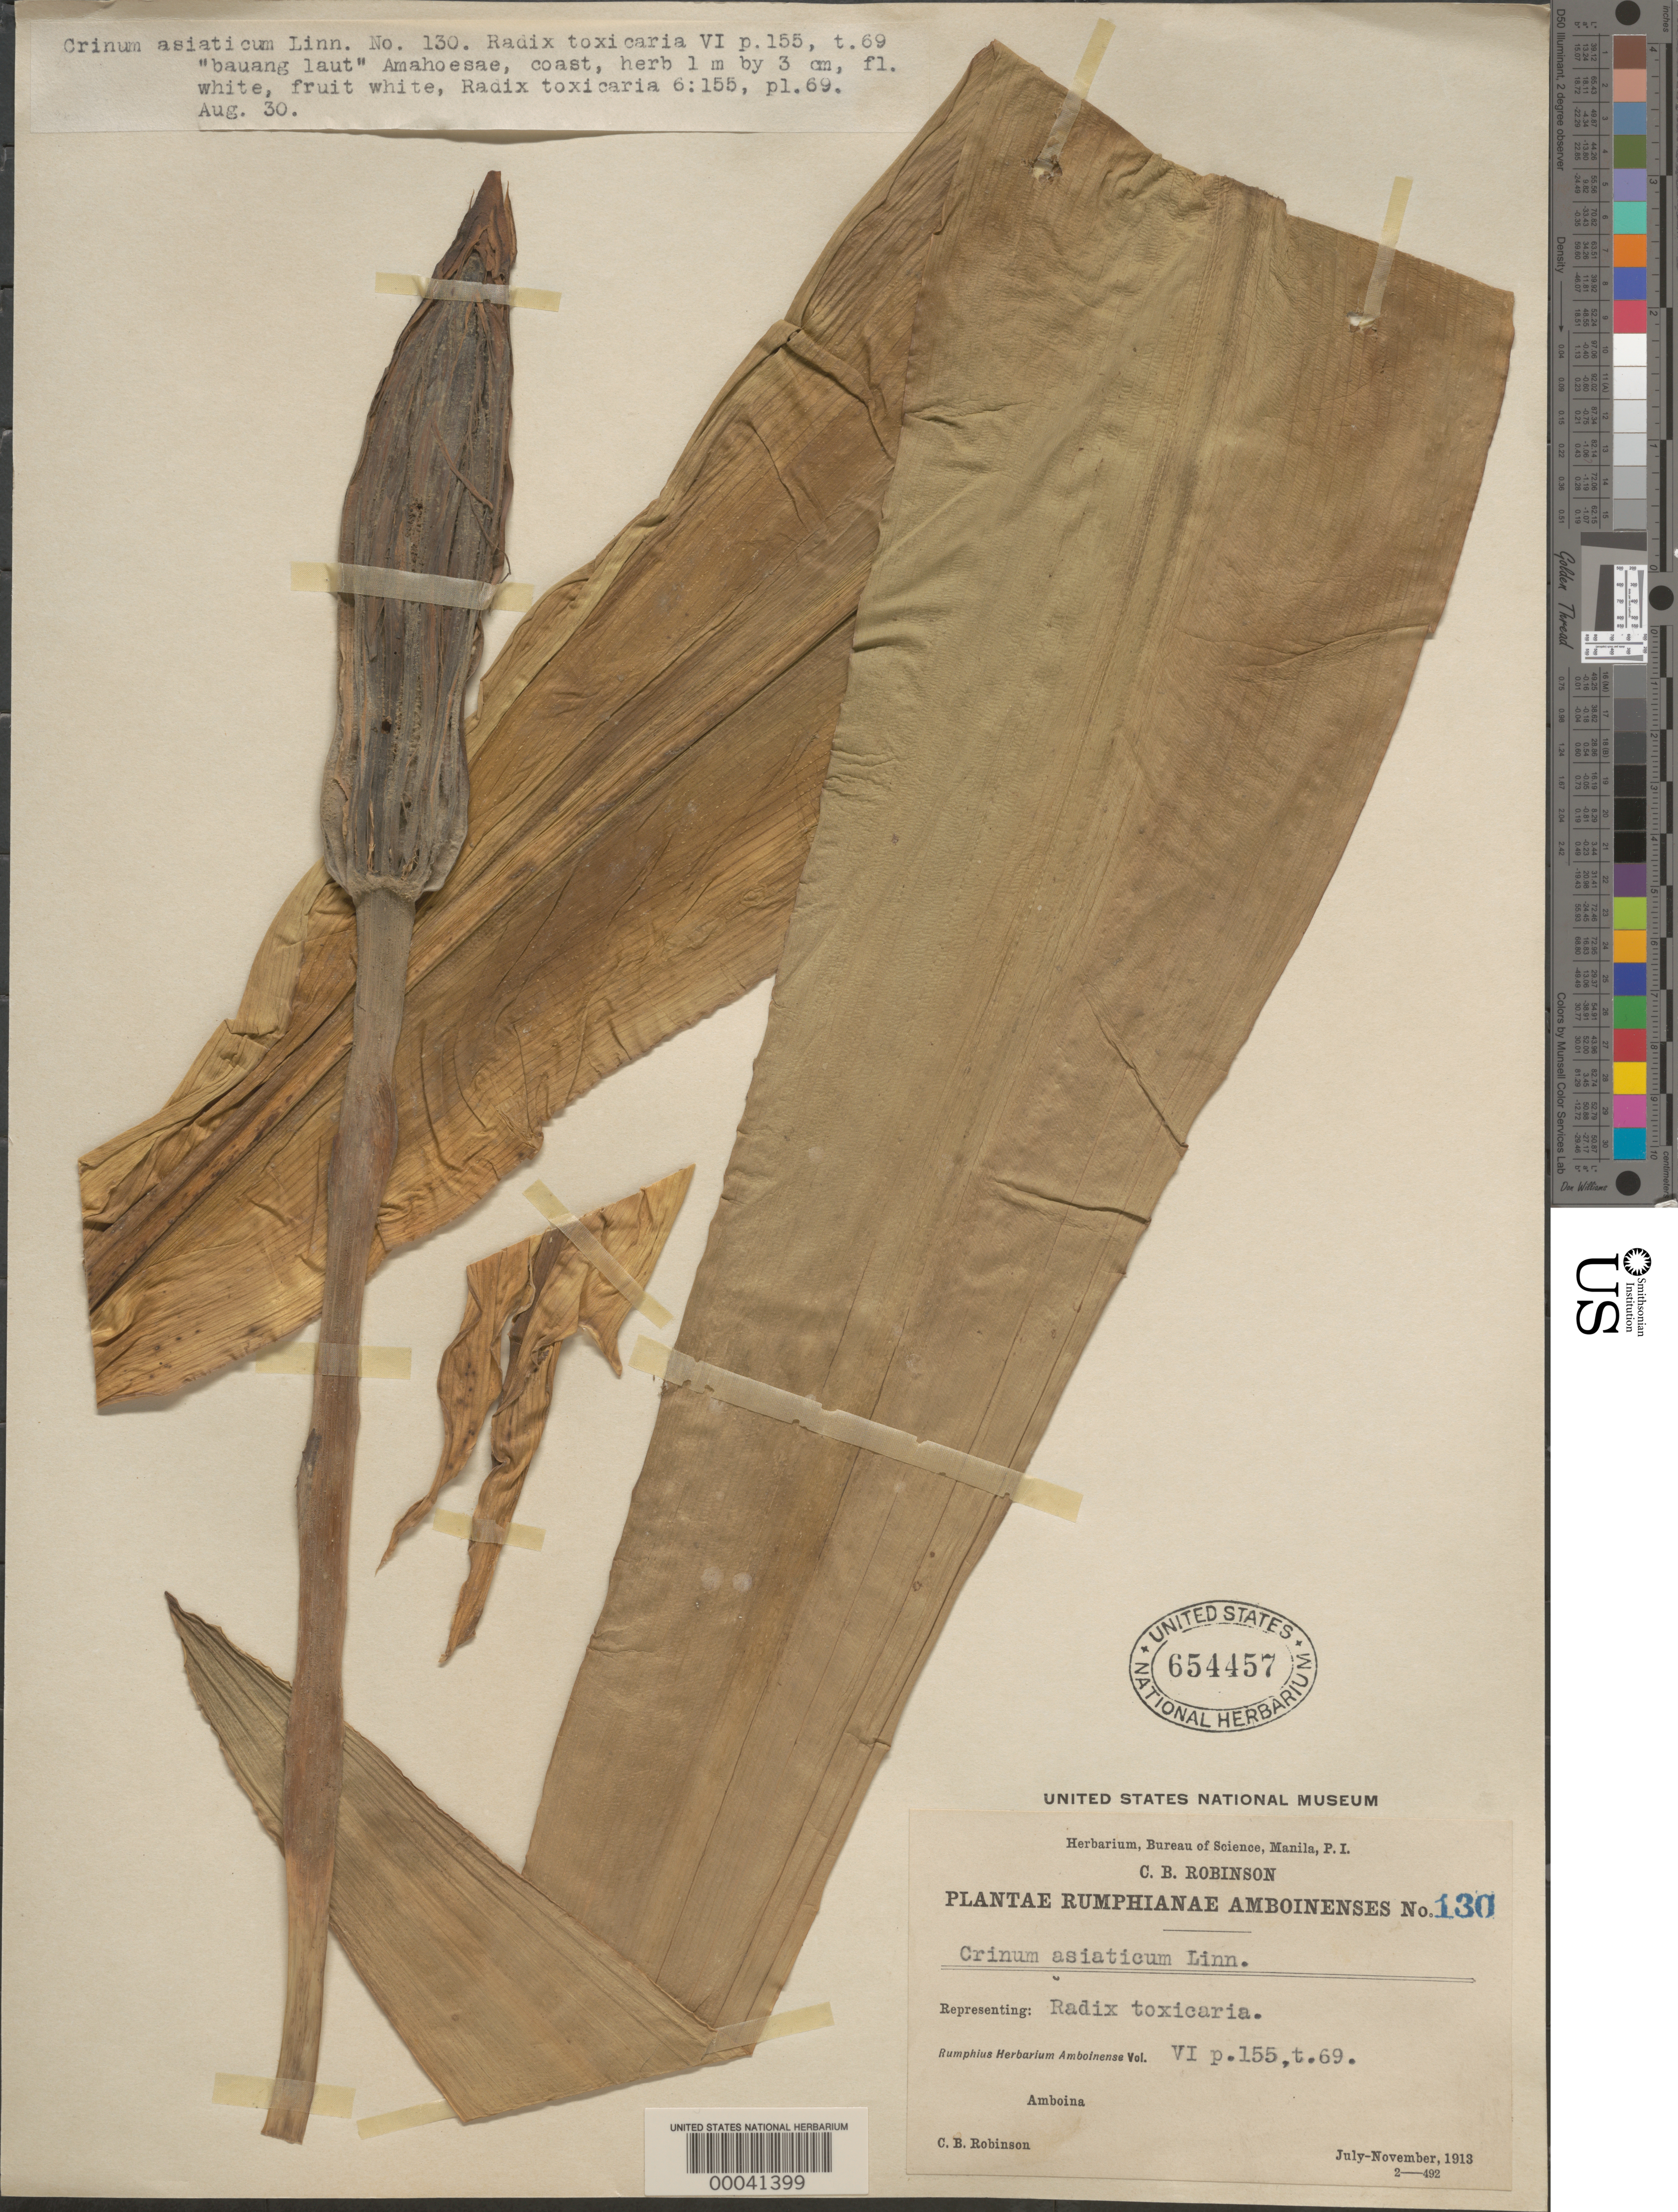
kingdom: Plantae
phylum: Tracheophyta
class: Liliopsida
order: Asparagales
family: Amaryllidaceae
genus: Crinum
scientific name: Crinum asiaticum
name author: L.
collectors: C. Robinson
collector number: Pl. Rump. Amboin.130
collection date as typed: Jul 1913 to -- Nov 1913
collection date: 1913-07/1913-11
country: Indonesia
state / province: Maluku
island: Amboina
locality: Amboina is, coast [Moluccas]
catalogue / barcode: US 654457